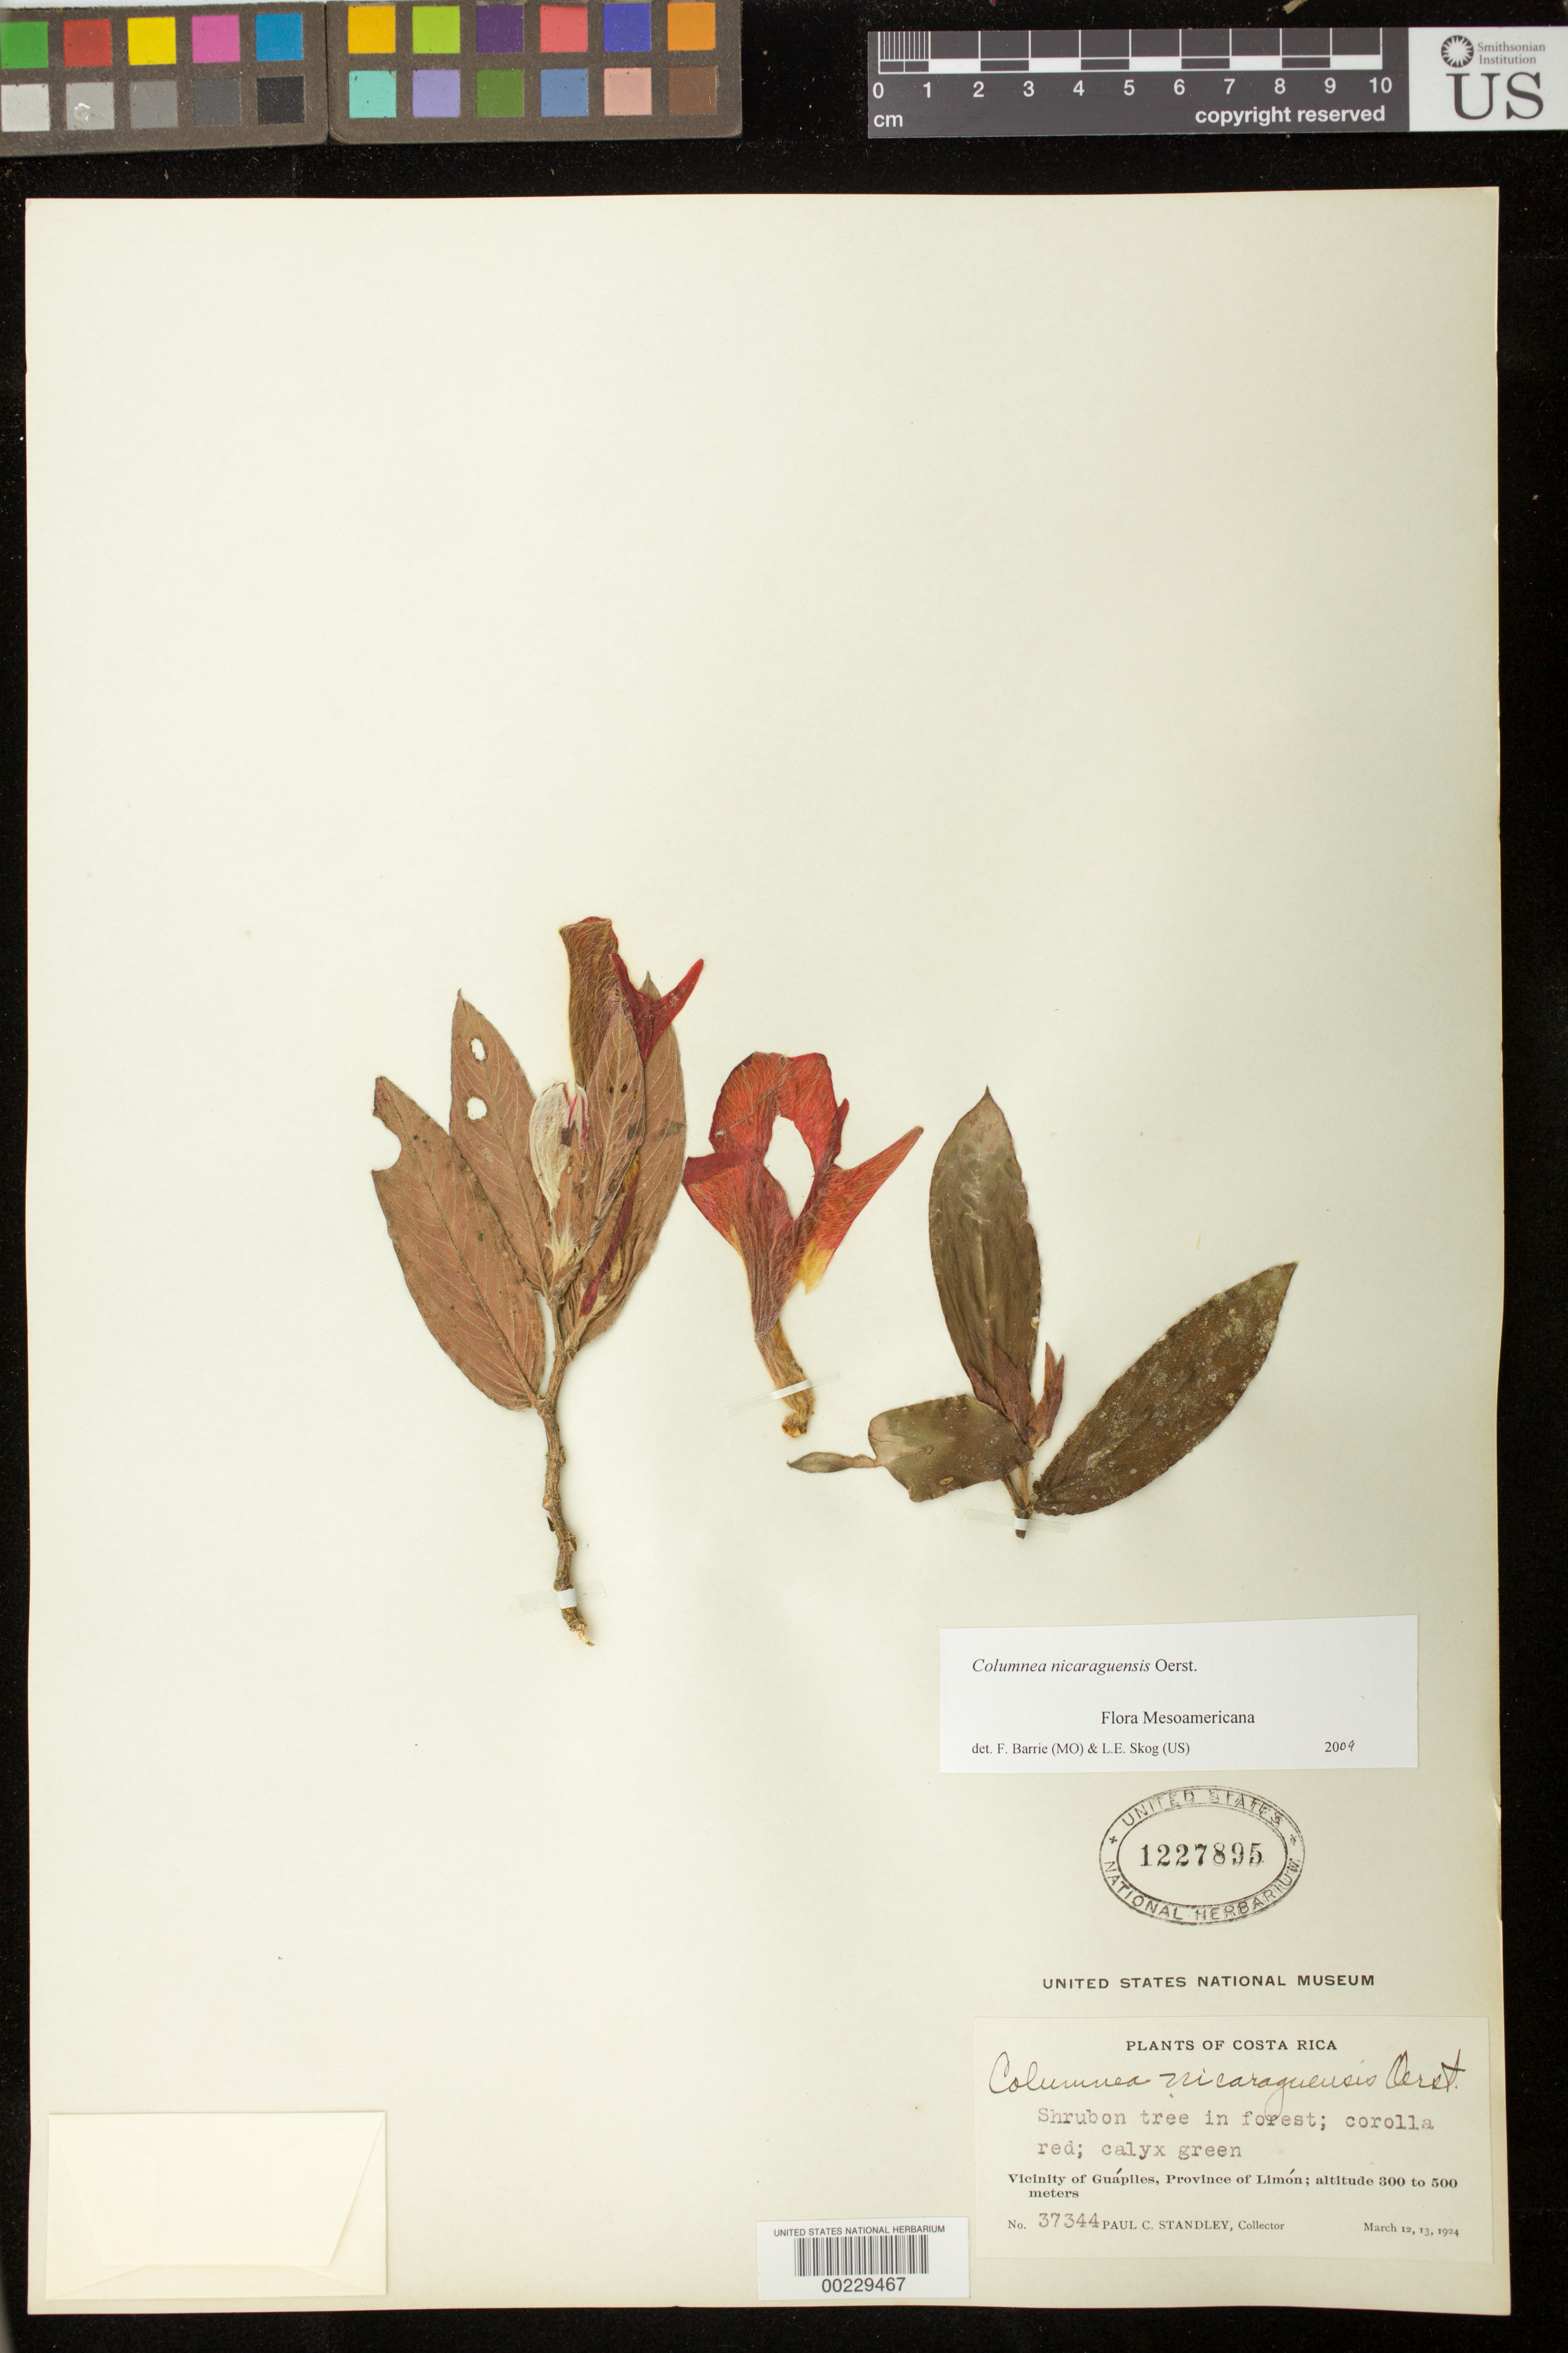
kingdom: Plantae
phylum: Tracheophyta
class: Magnoliopsida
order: Lamiales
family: Gesneriaceae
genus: Columnea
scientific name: Columnea nicaraguensis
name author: Oerst.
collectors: P. C. Standley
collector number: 37344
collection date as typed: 12-13 Mar 1924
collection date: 1924-03-12/1924-03-13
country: Costa Rica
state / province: Limón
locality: Vicinity of Guapiles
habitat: In forest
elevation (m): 300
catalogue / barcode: US 1227895